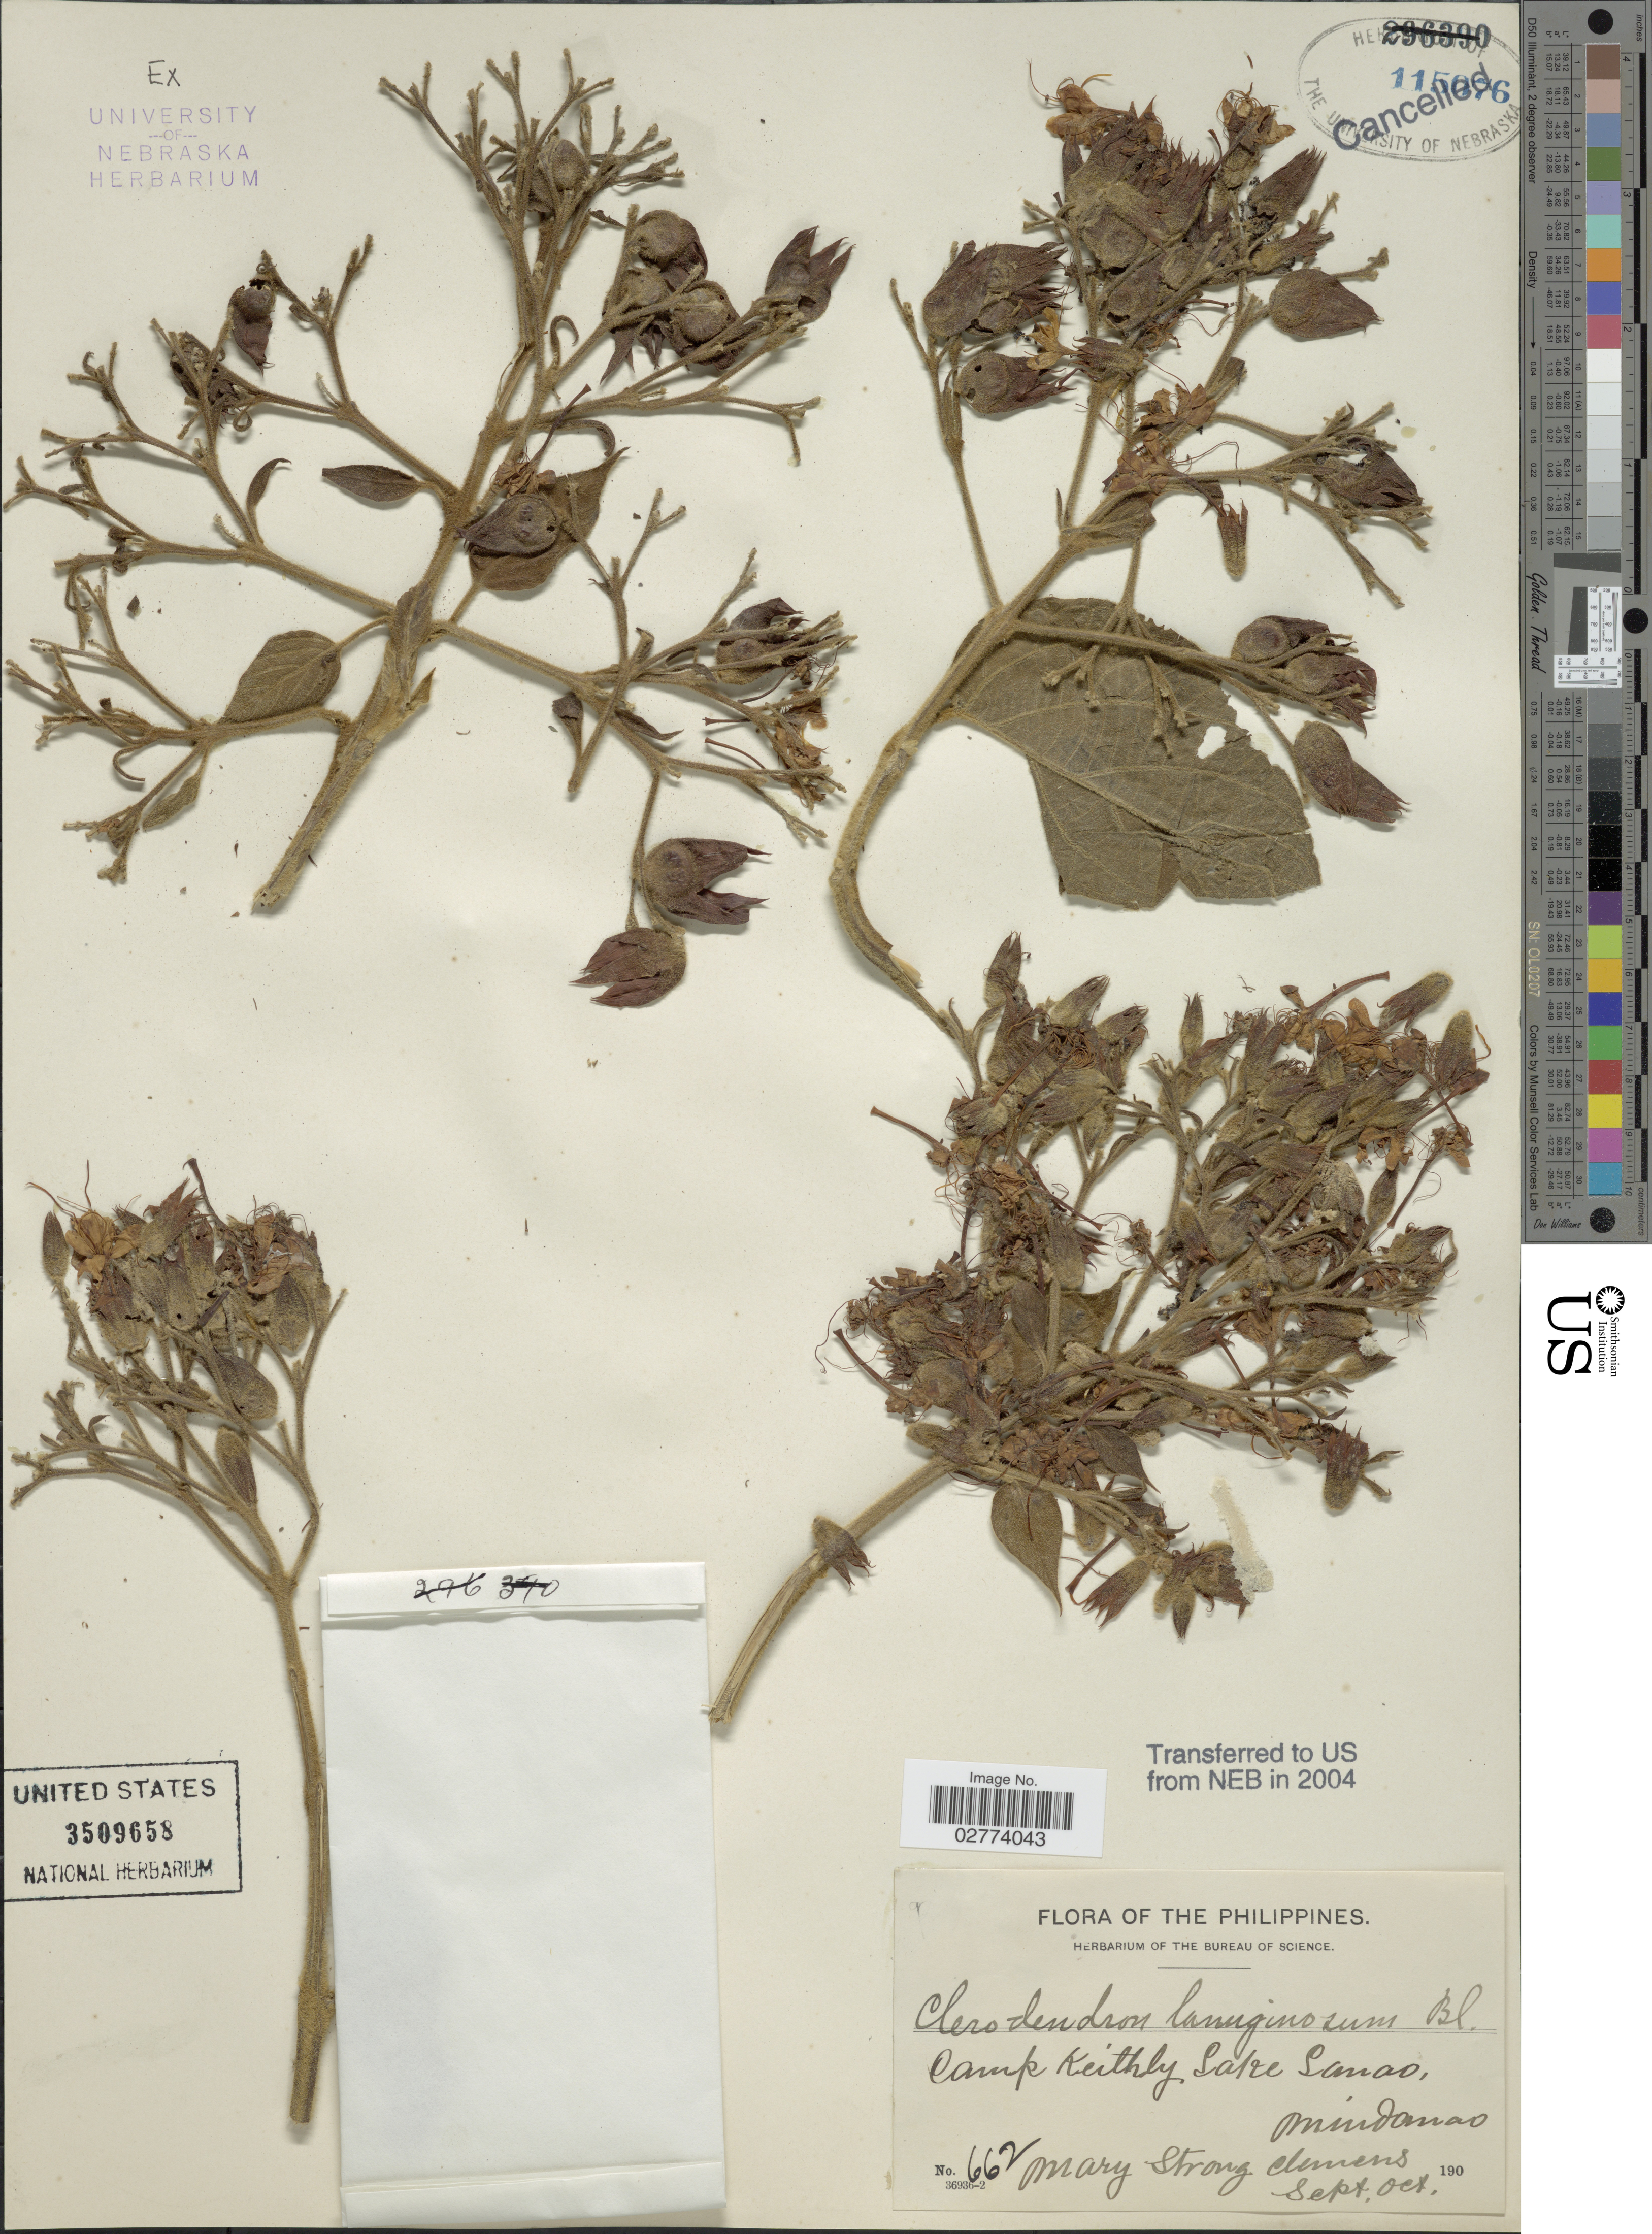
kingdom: Plantae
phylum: Tracheophyta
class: Magnoliopsida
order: Lamiales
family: Lamiaceae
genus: Clerodendrum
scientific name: Clerodendrum lanuginosum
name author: Blume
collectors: M. S. Clemens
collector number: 662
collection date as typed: Sept, Oct, 190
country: Philippines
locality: Camp Keithley, Lake Lanao, Mindanao.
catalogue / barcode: US 3509658